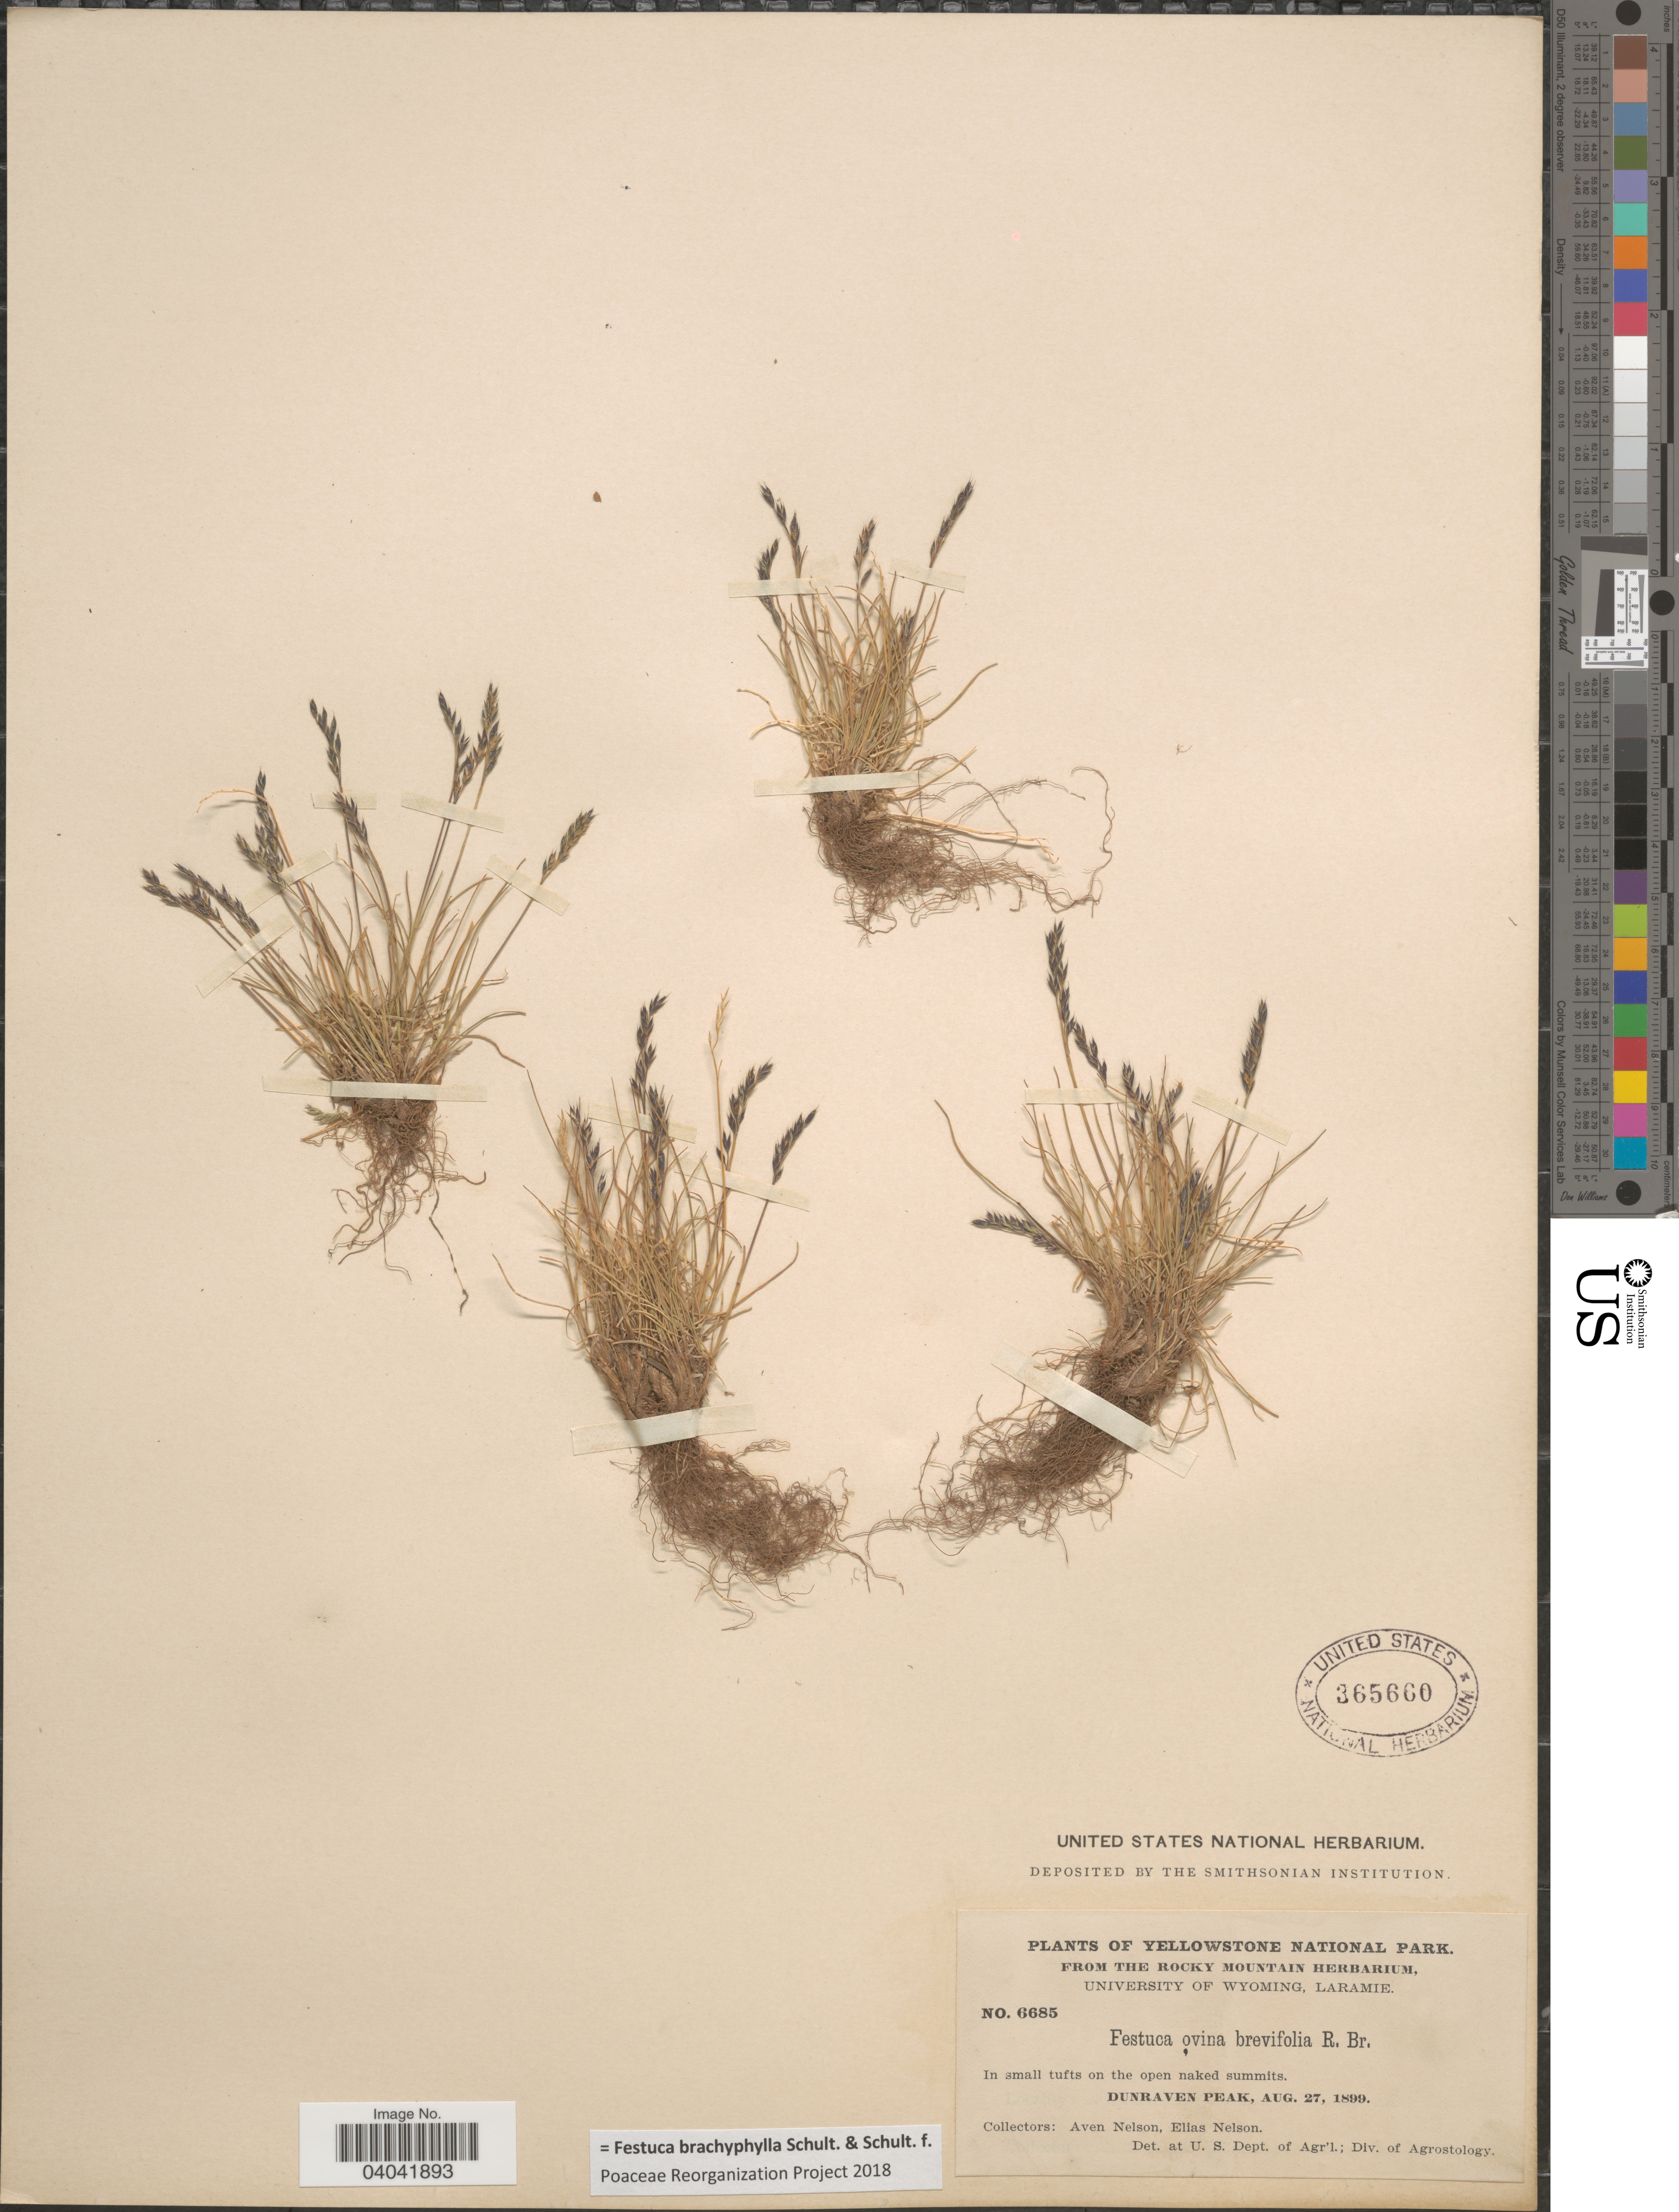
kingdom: Plantae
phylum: Tracheophyta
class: Liliopsida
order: Poales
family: Poaceae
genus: Festuca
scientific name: Festuca brachyphylla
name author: Schult. & Schult. f.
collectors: A. Nelson & E. Nelson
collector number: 6685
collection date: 1899-08-27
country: United States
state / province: Wyoming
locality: Yellowstone National Park. Dunraven Peak.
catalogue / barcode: US 365660